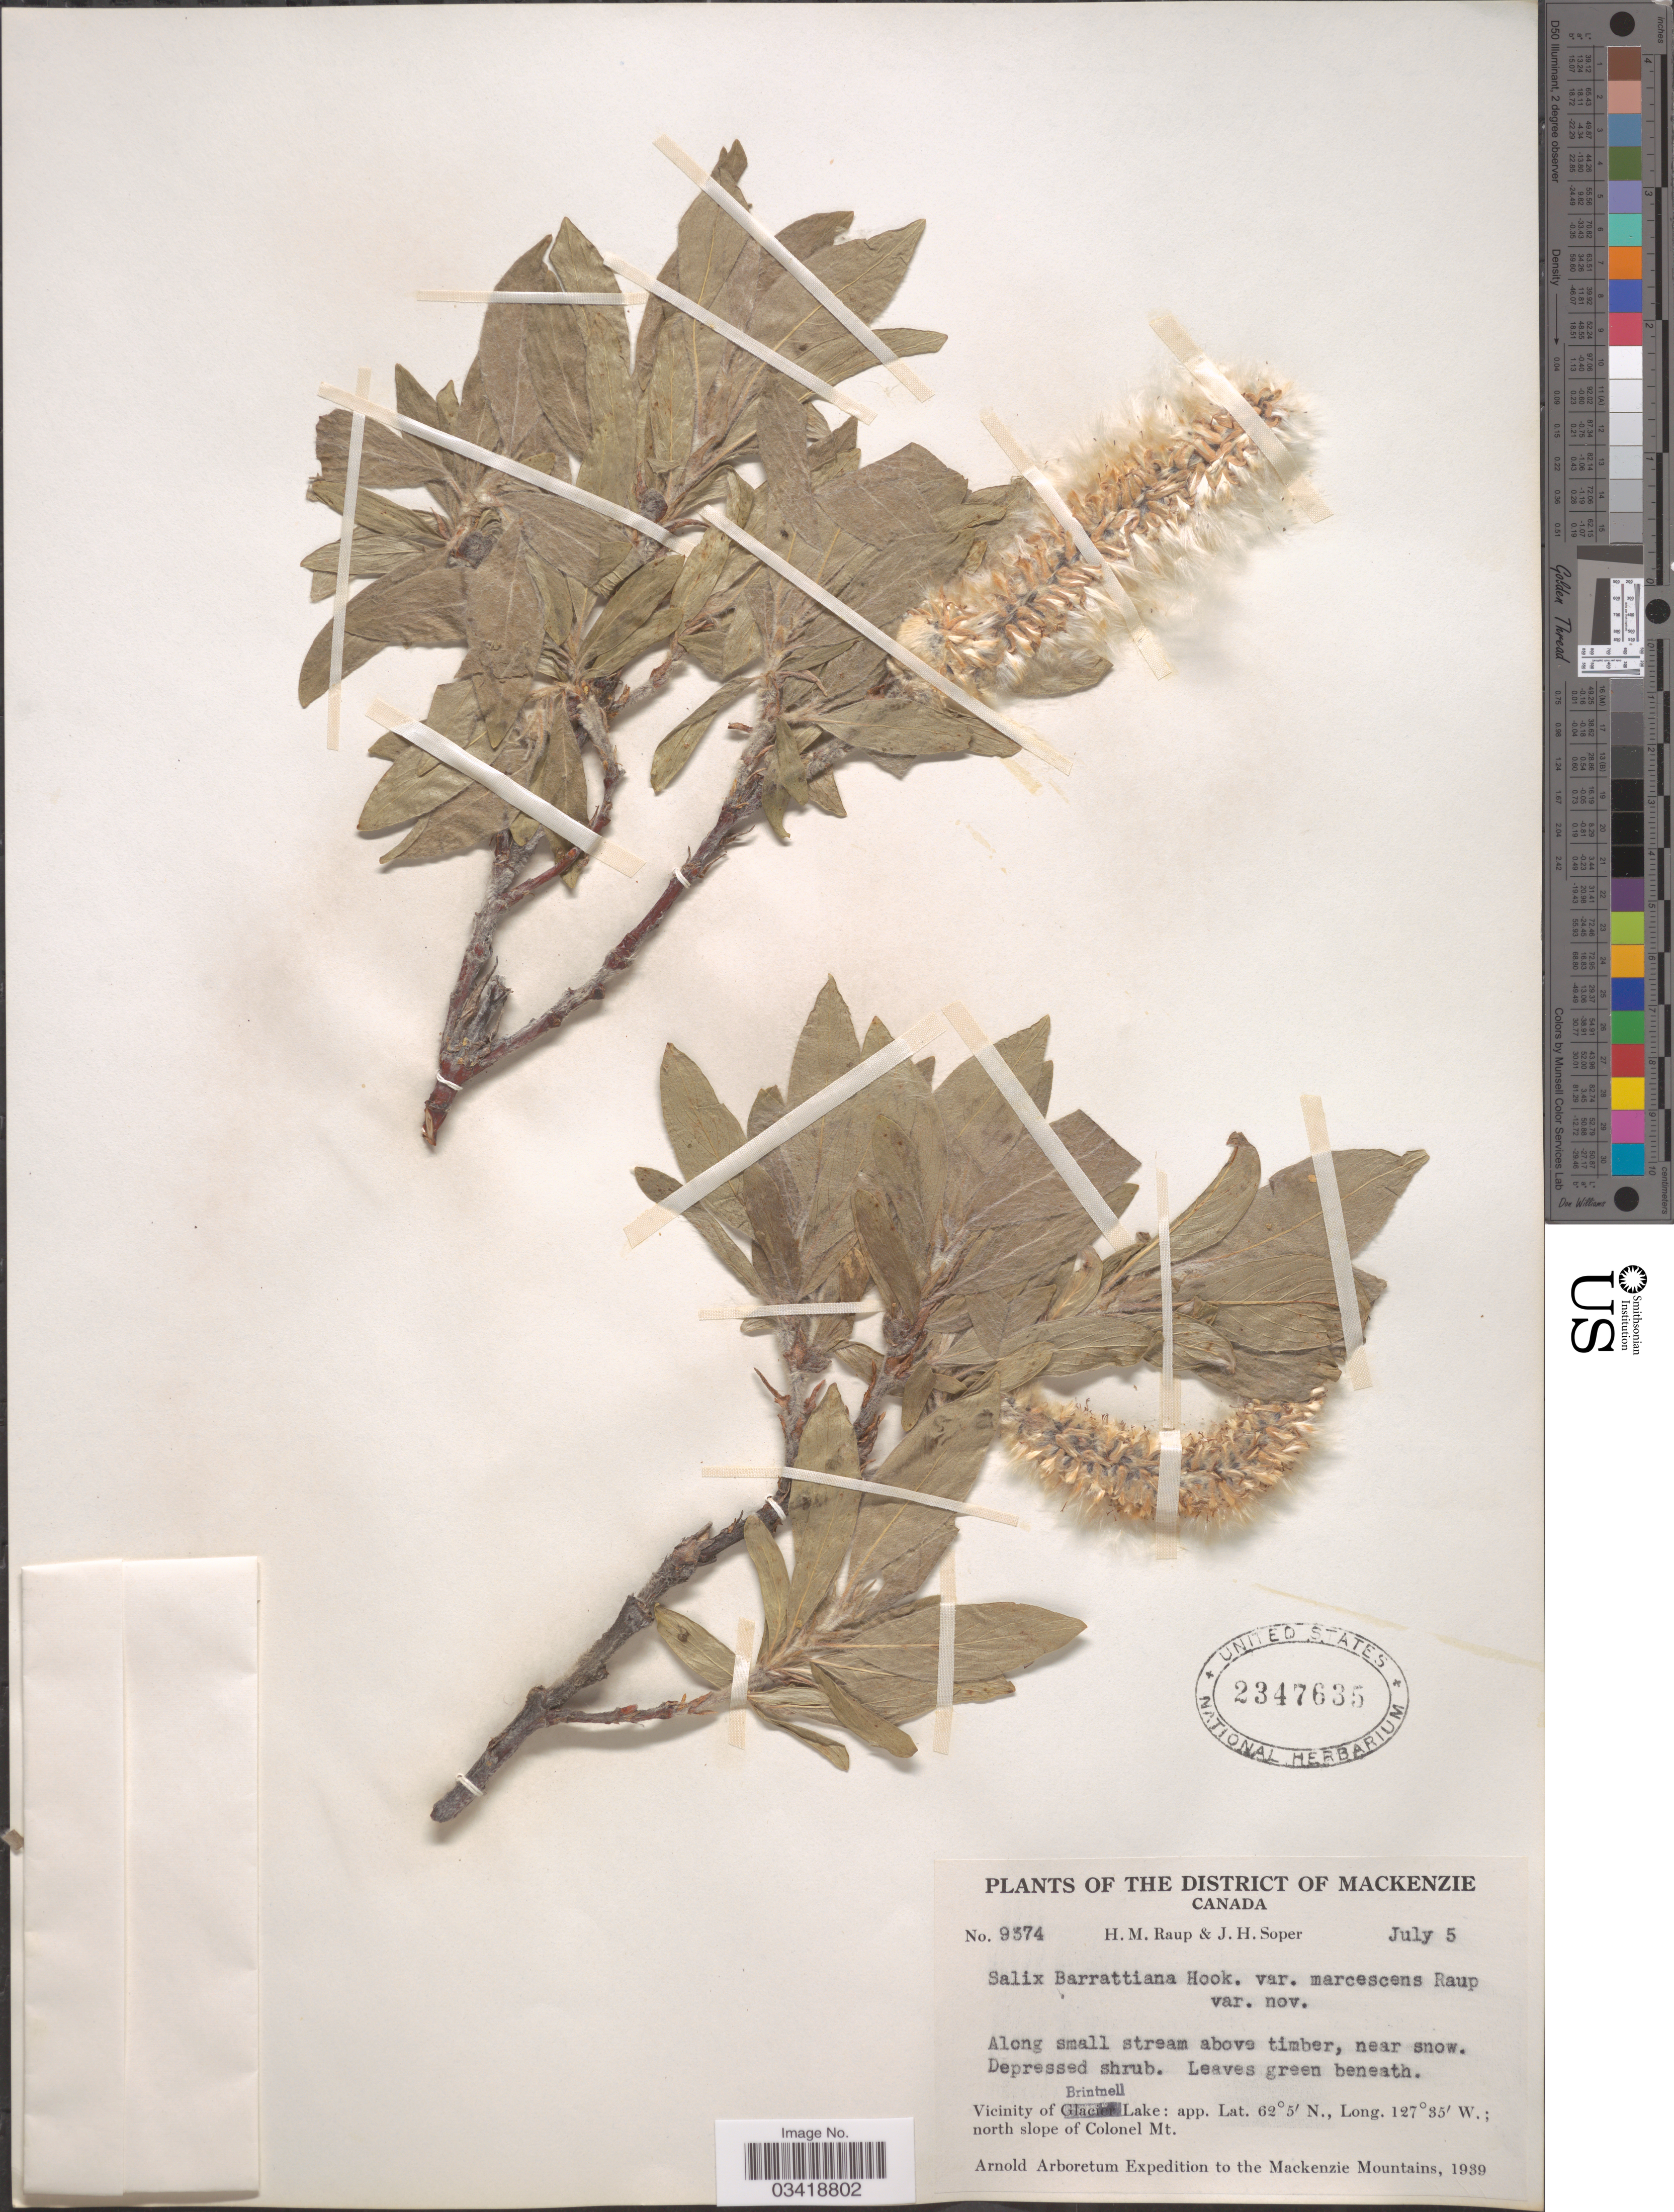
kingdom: Plantae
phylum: Tracheophyta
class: Magnoliopsida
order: Malpighiales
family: Salicaceae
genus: Salix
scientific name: Salix barrattiana var. marcescens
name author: Raup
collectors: H. Raup & J. H. Soper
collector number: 9374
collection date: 1939-07-05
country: Canada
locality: The District of Mackenzie. Vicinity of Brintnell: north slope of Colonel Mt. The Mackenzie Mountains.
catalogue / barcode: US 2347635